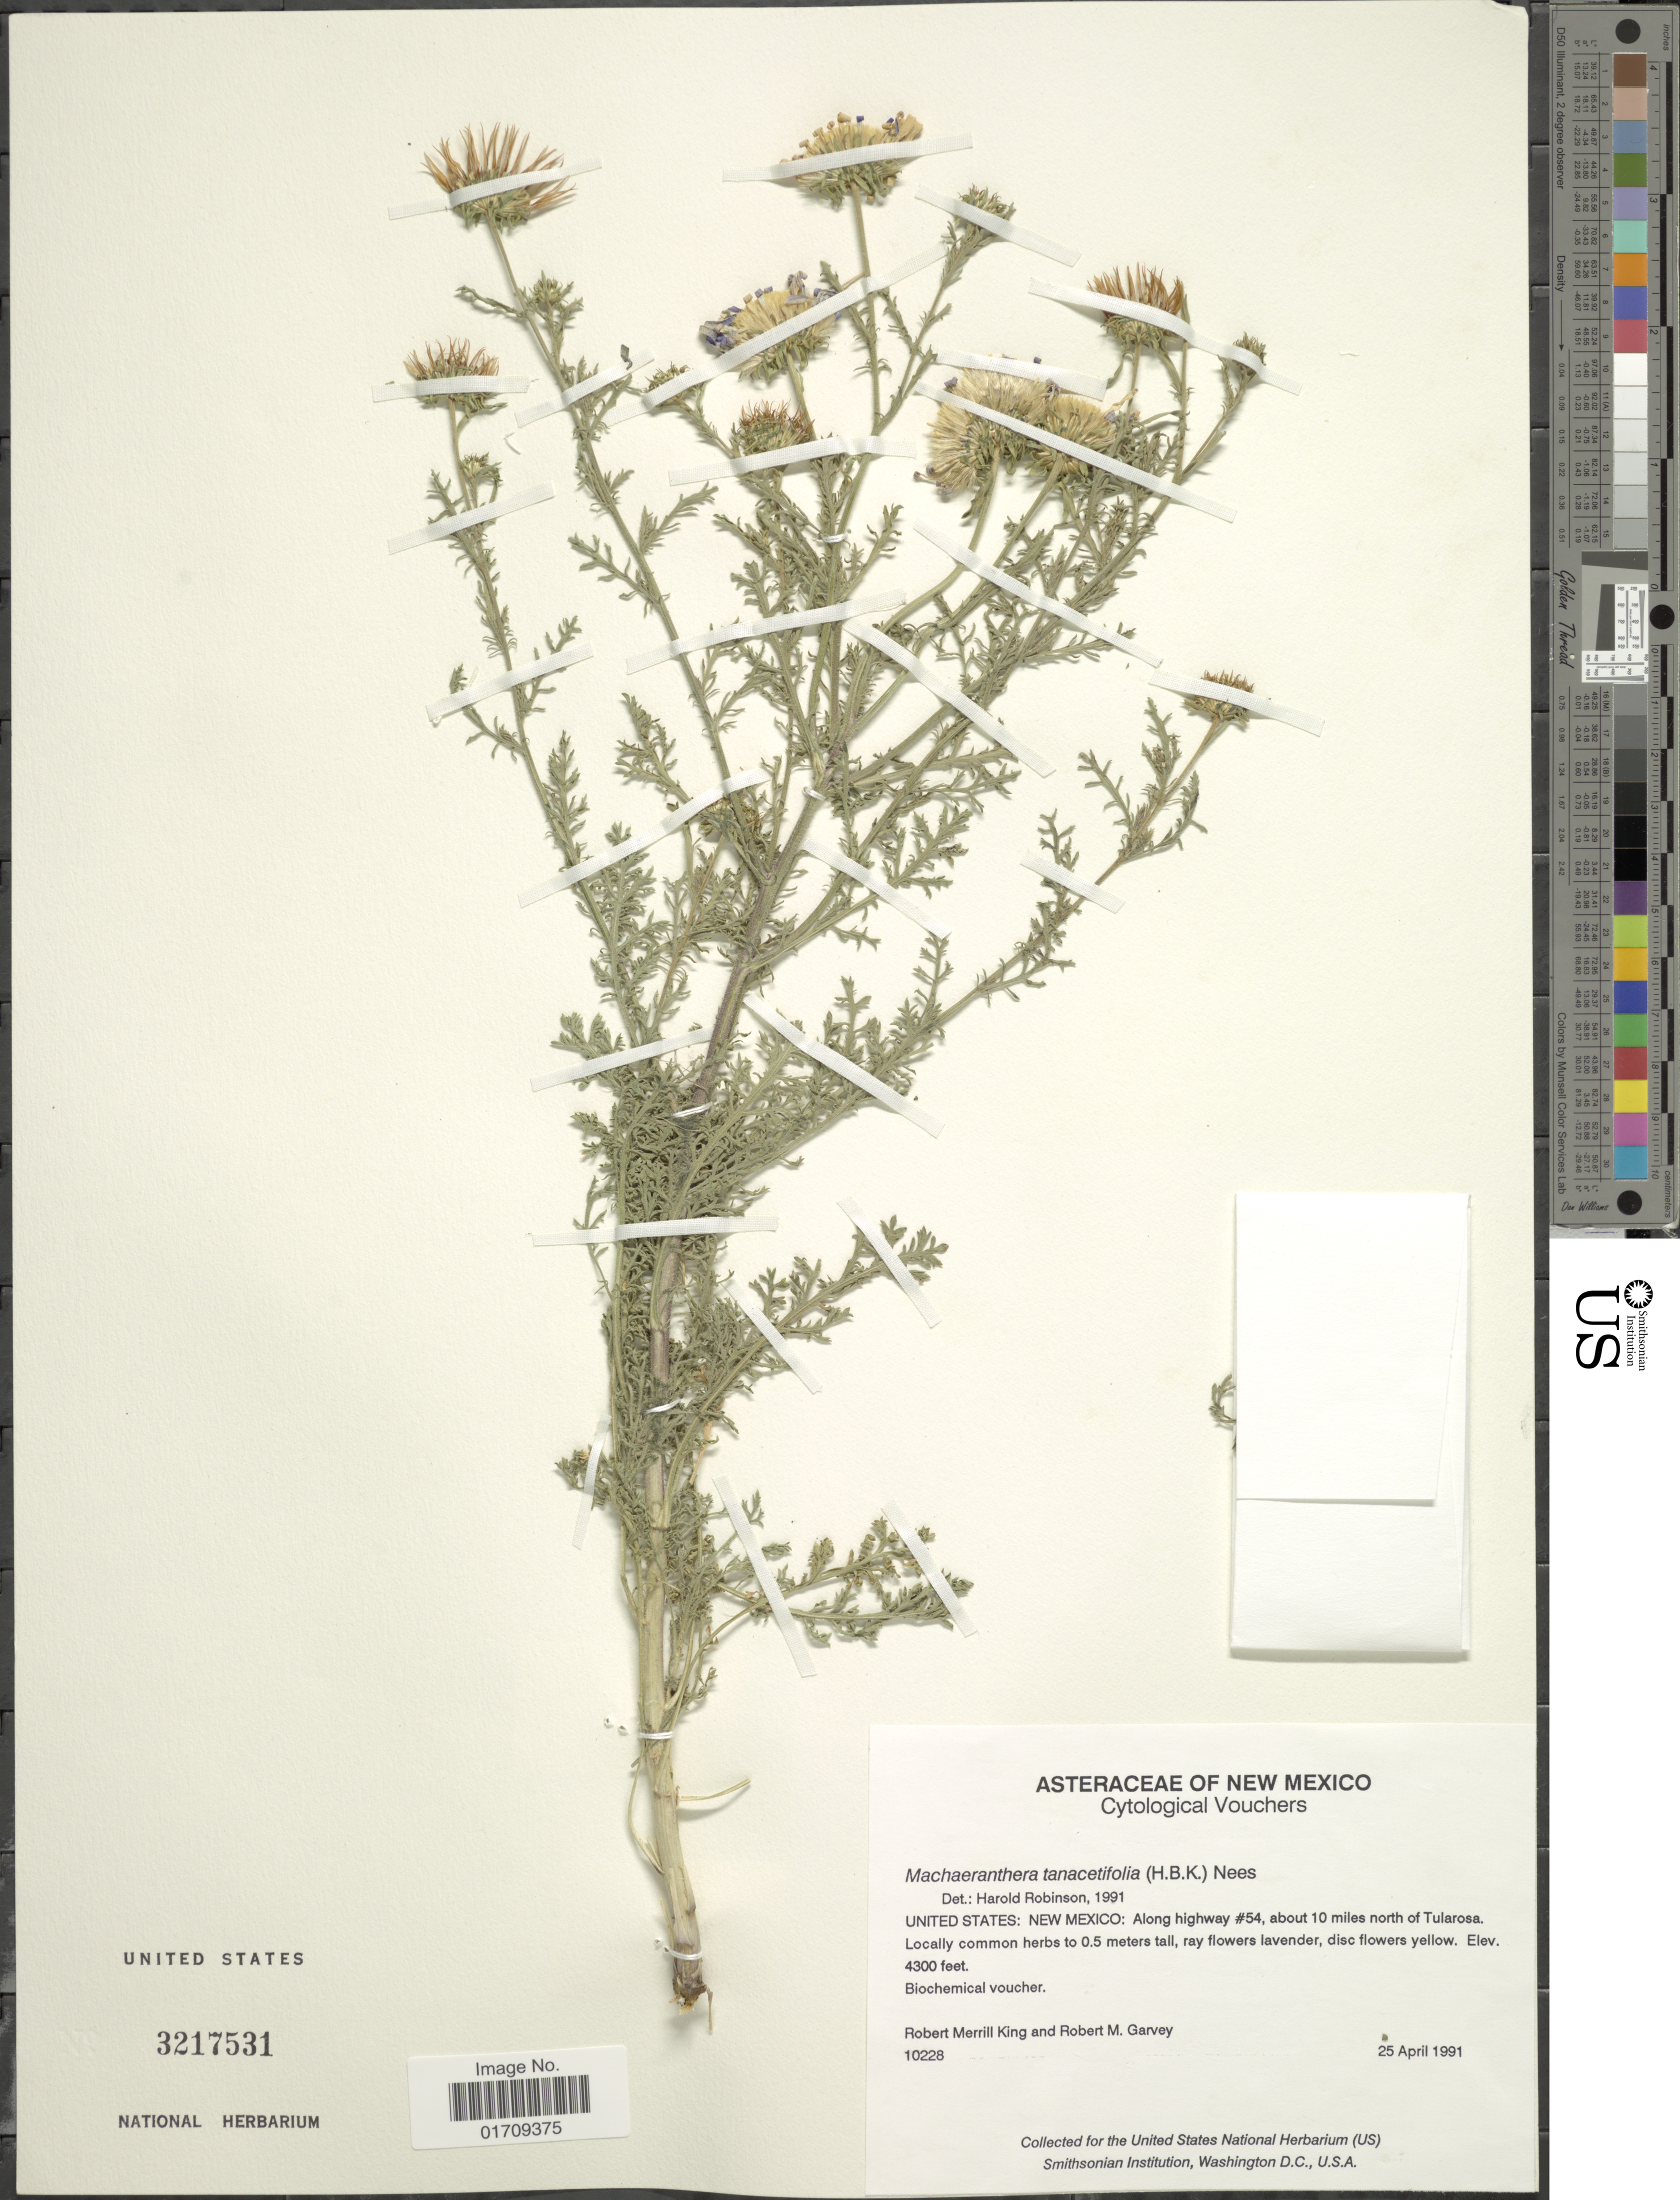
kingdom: Plantae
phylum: Tracheophyta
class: Magnoliopsida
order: Asterales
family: Asteraceae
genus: Machaeranthera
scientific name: Machaeranthera tanacetifolia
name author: (Kunth) Nees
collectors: R. M. King & R. Garvey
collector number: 10228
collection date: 1991-04-25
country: United States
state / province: New Mexico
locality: Along highway #54, about 10 miles north of Tularosa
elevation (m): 1311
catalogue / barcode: US 3217531